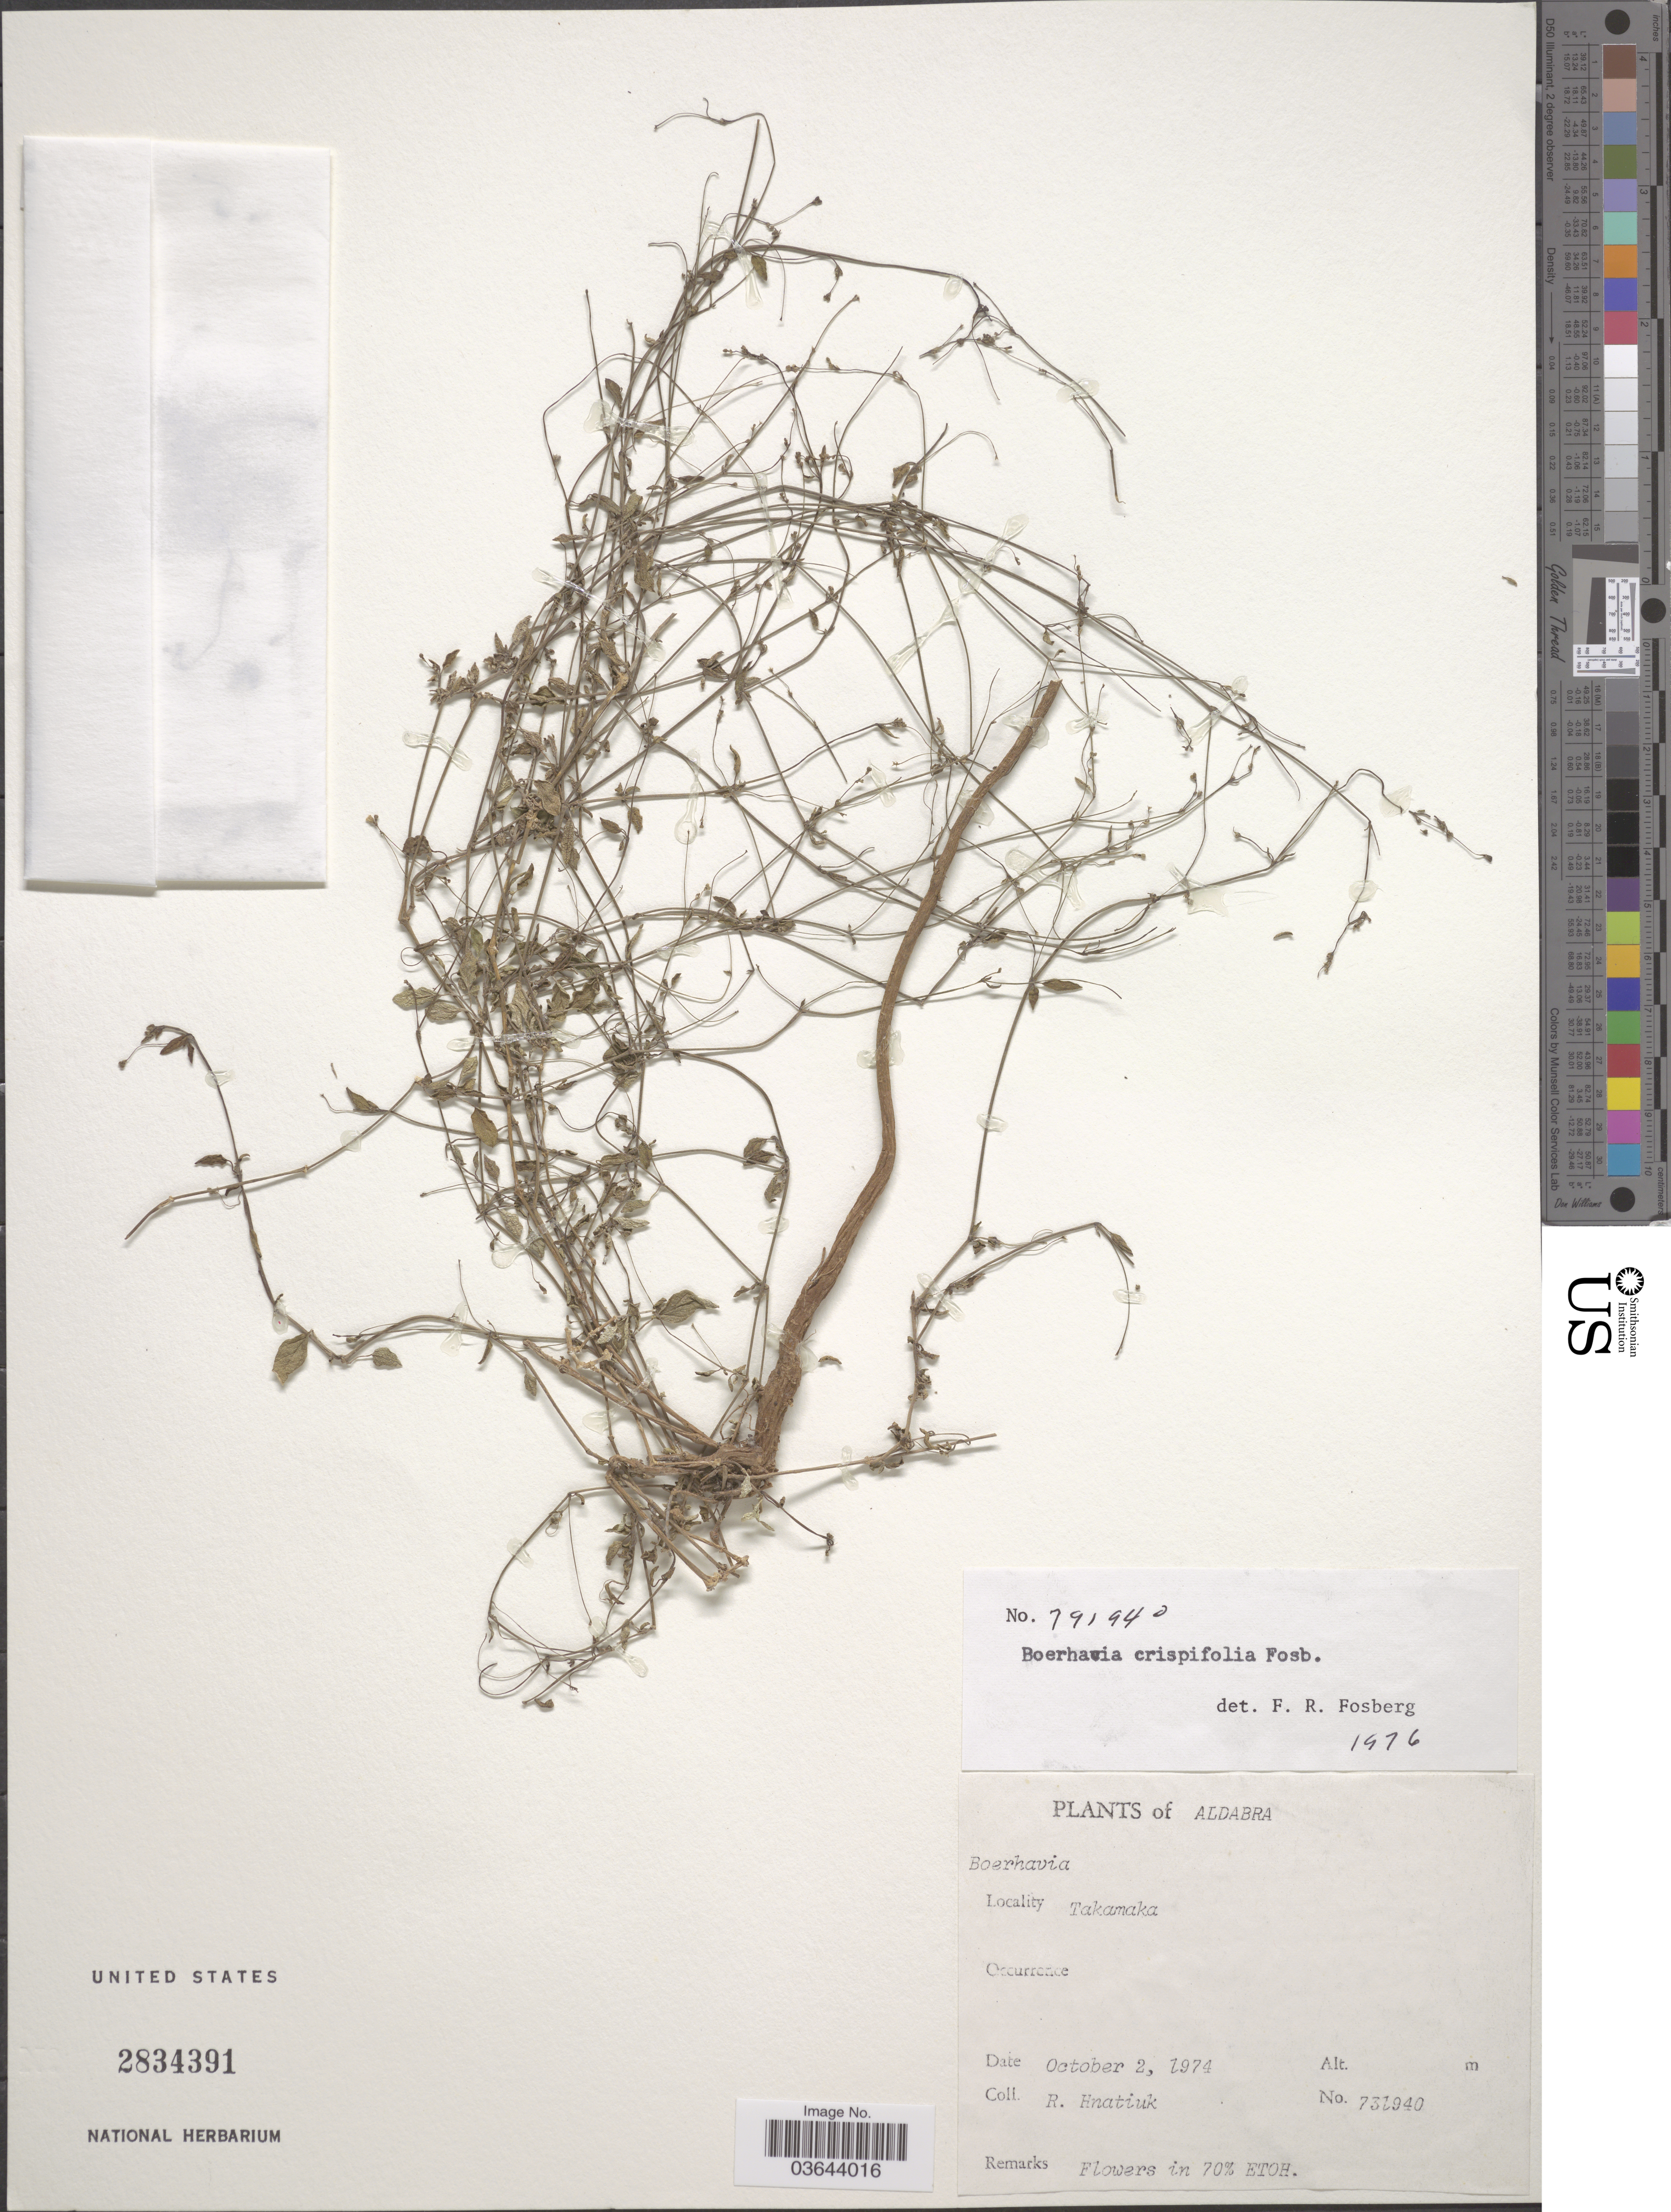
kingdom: Plantae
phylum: Tracheophyta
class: Magnoliopsida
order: Caryophyllales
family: Nyctaginaceae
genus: Boerhavia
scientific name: Boerhavia crispifolia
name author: Fosberg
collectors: R. Hnatiuk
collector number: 731940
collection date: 1974-10-02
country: Seychelles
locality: Aldabra. Takamaka.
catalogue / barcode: US 2834391